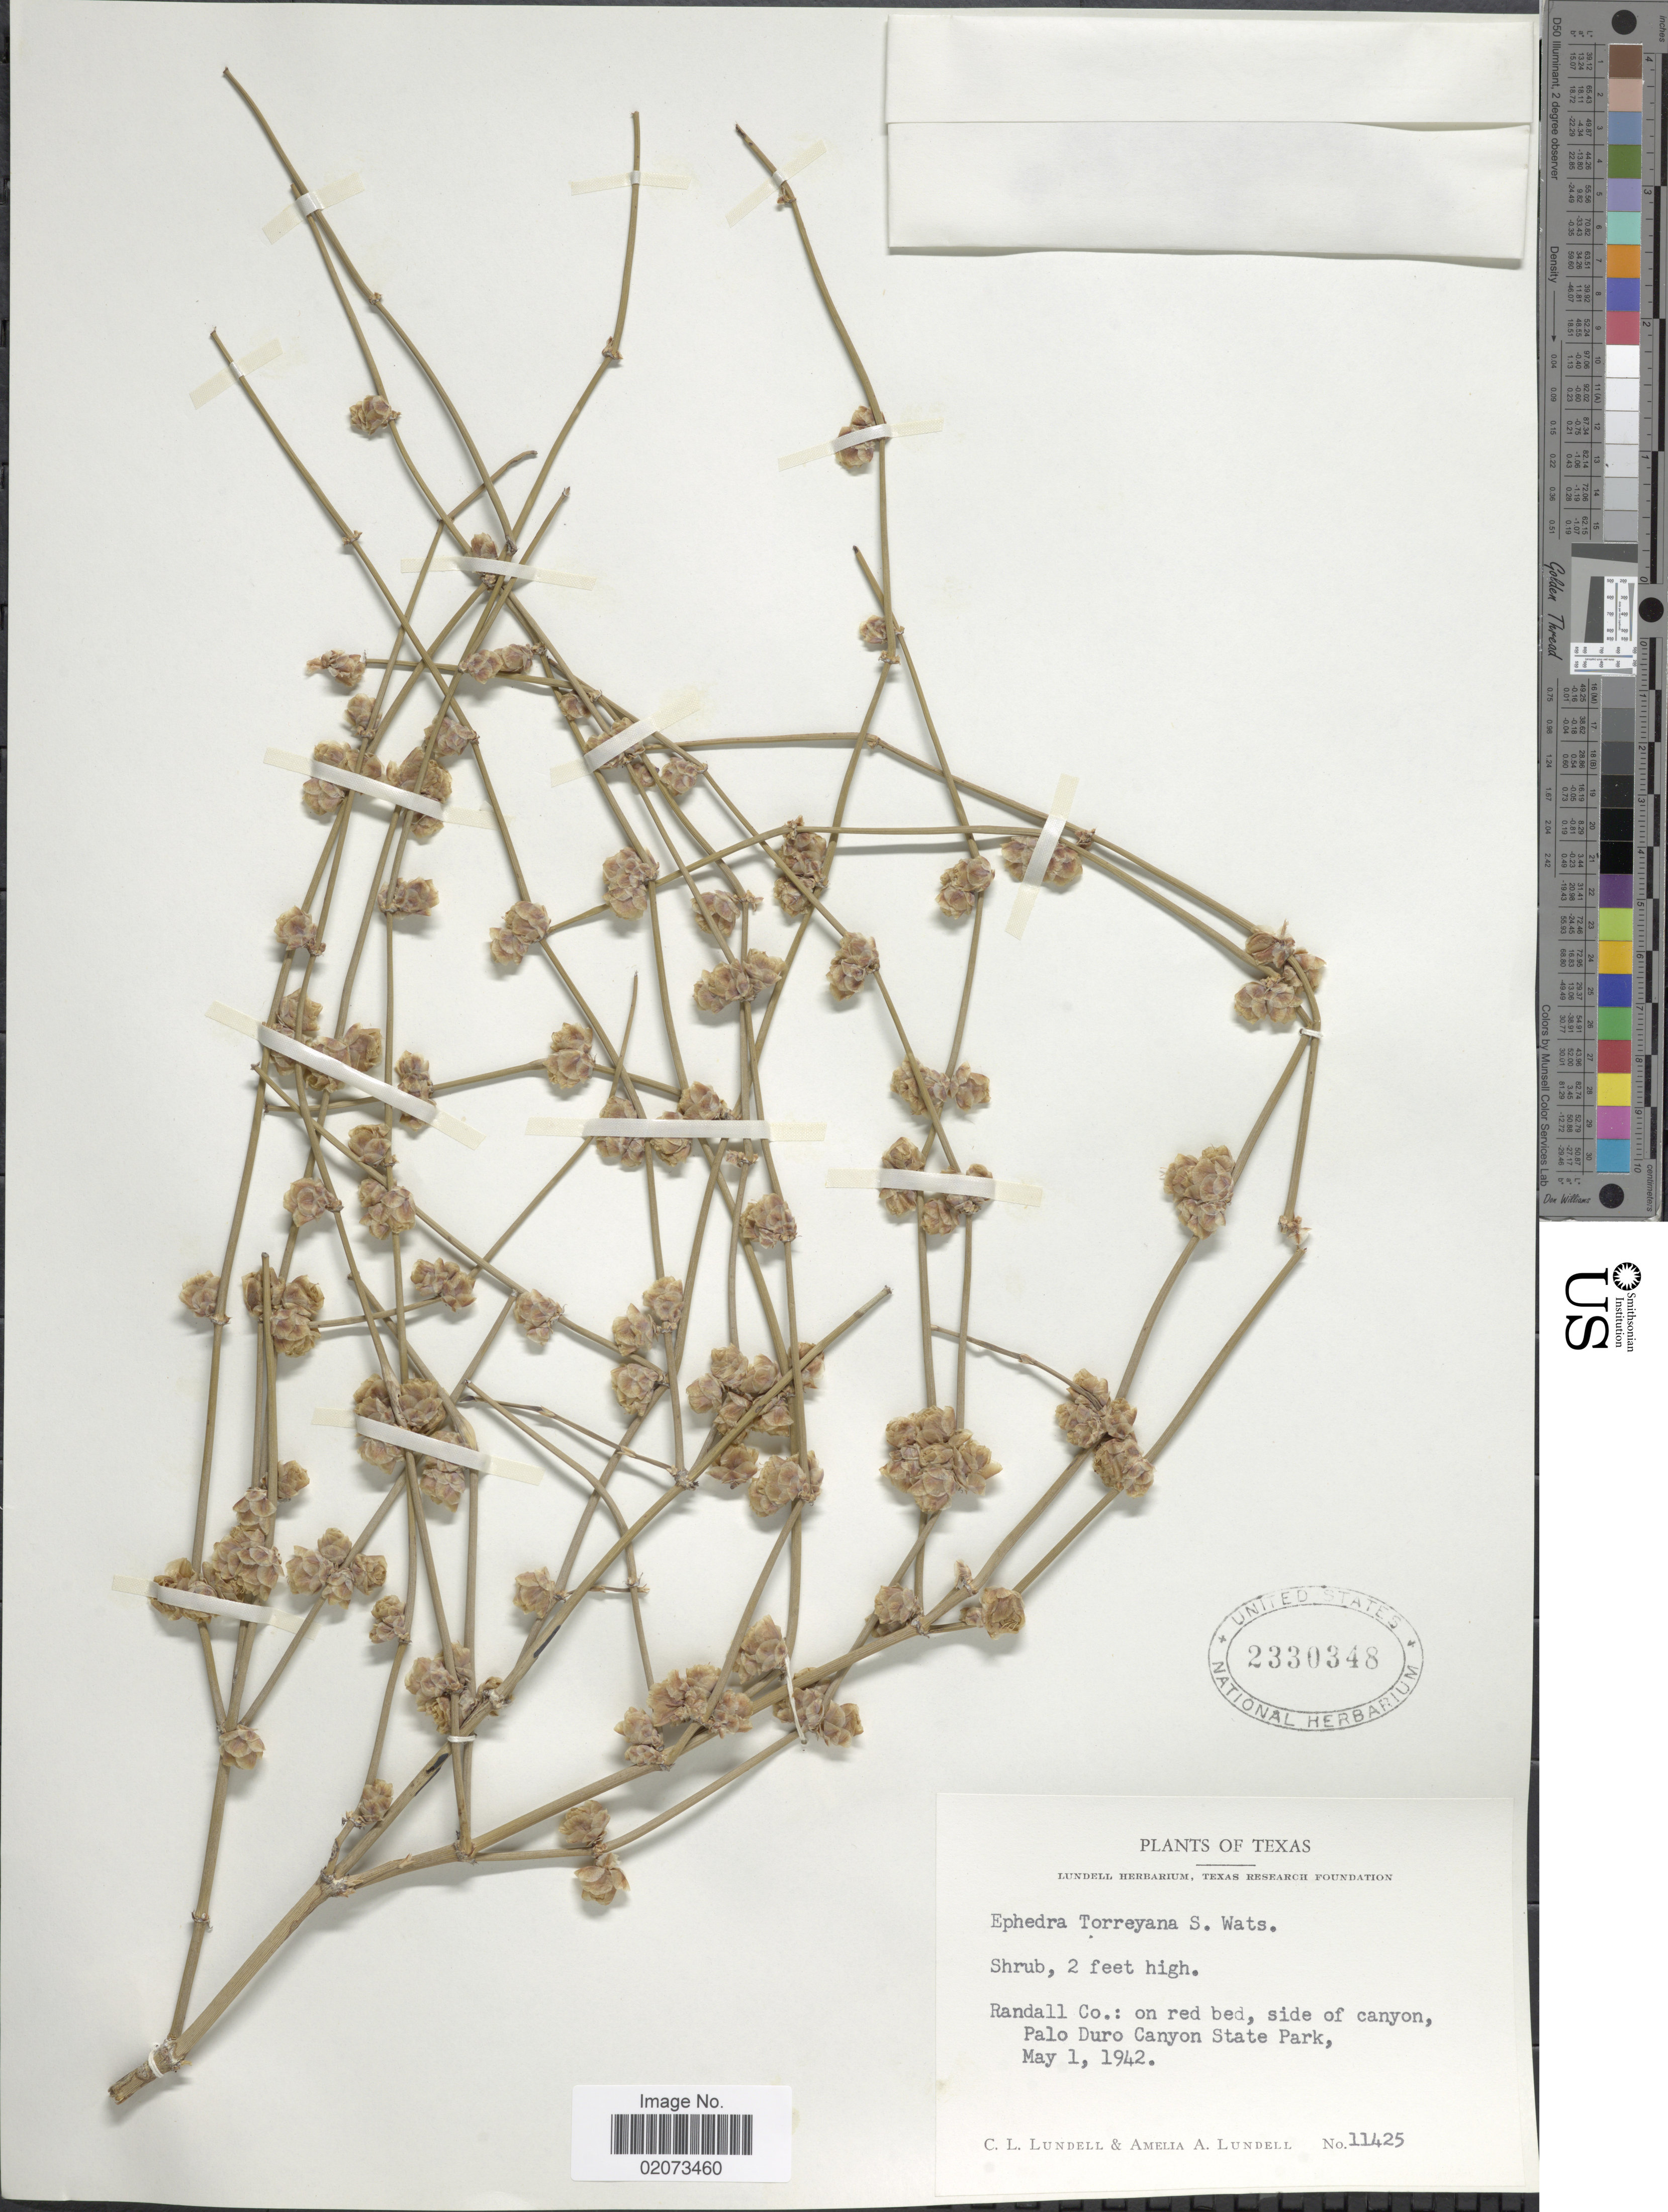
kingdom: Plantae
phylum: Tracheophyta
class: Gnetopsida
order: Ephedrales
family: Ephedraceae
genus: Ephedra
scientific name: Ephedra torreyana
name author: S. Watson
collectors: C. L. Lundell, Amelia & A. A. Lundell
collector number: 11425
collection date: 1942-05-01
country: United States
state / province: Texas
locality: Texas. Randall Co.: on red bed, side of canyon Palo Duro Canyon State Park.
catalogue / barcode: US 2330348